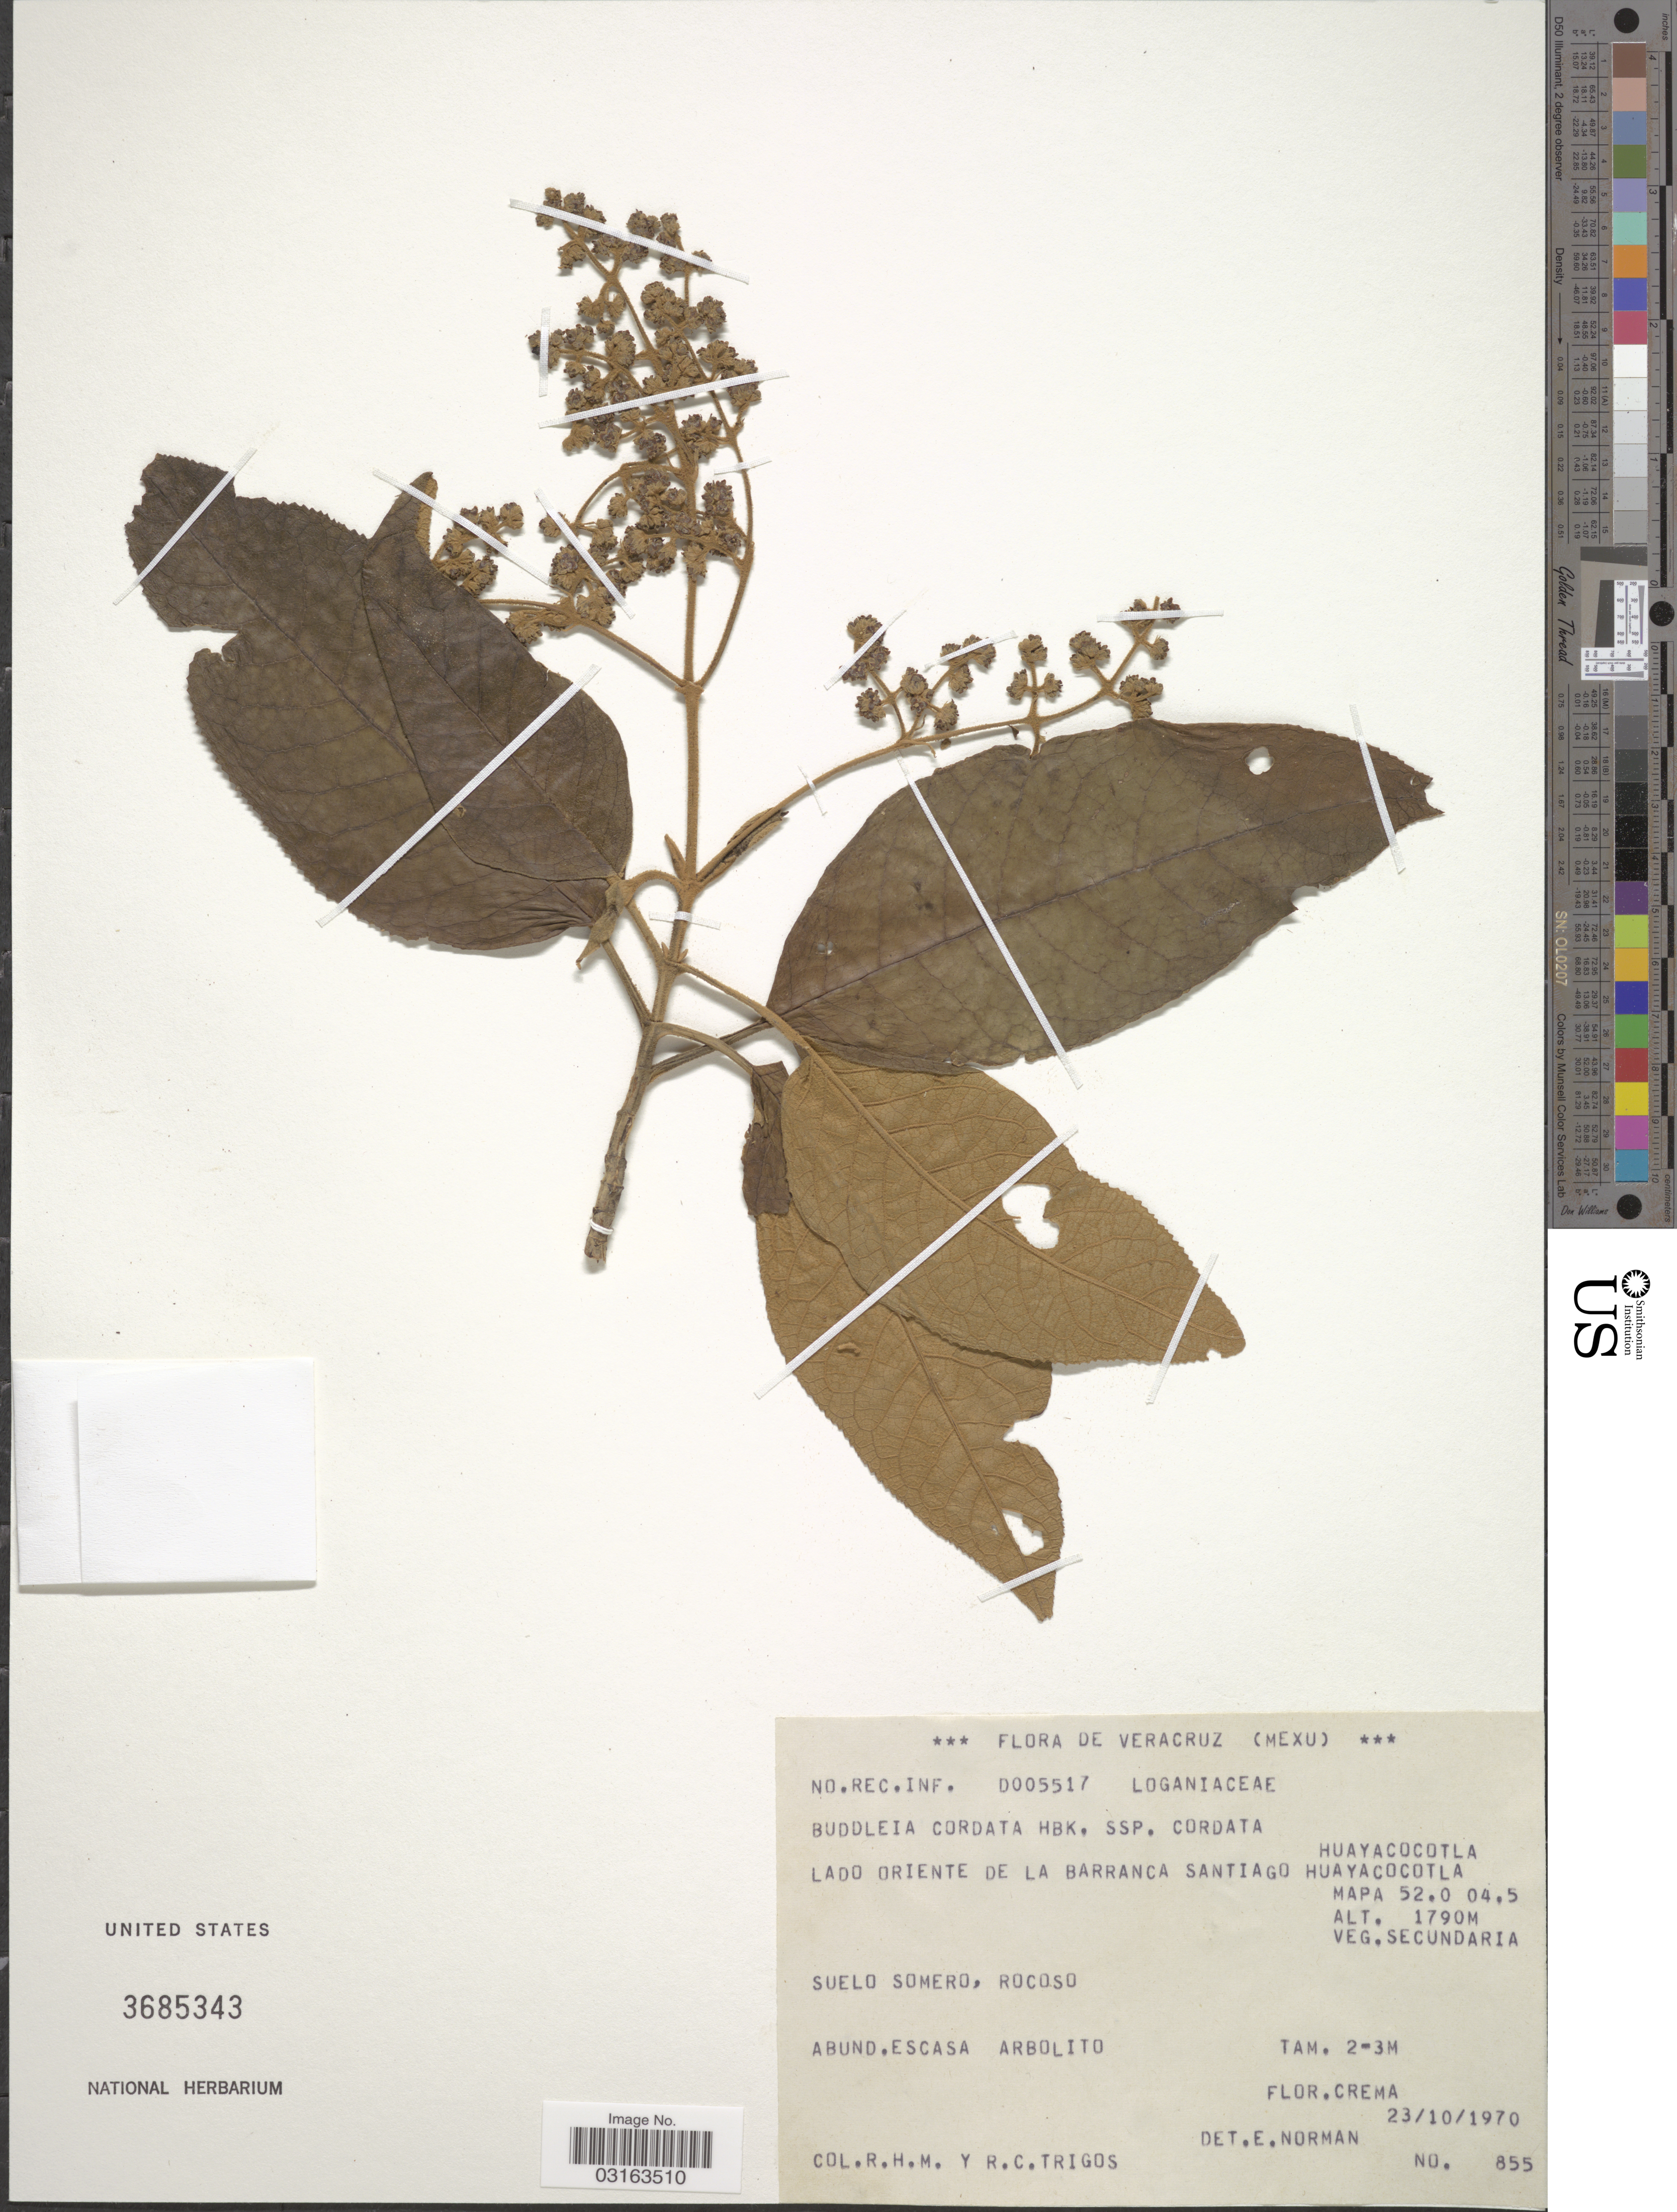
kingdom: Plantae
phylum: Tracheophyta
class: Magnoliopsida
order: Lamiales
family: Scrophulariaceae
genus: Buddleja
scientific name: Buddleja cordata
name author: Kunth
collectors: R. Trigos & R. Trigos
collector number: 855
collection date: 1970-10-23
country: Mexico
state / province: Veracruz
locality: Veracruz. Lado oriente de la Barranca Santiago Huayaocotla Huayacocotla Mapa 52.0 04.5.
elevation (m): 1790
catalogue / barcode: US 3685343